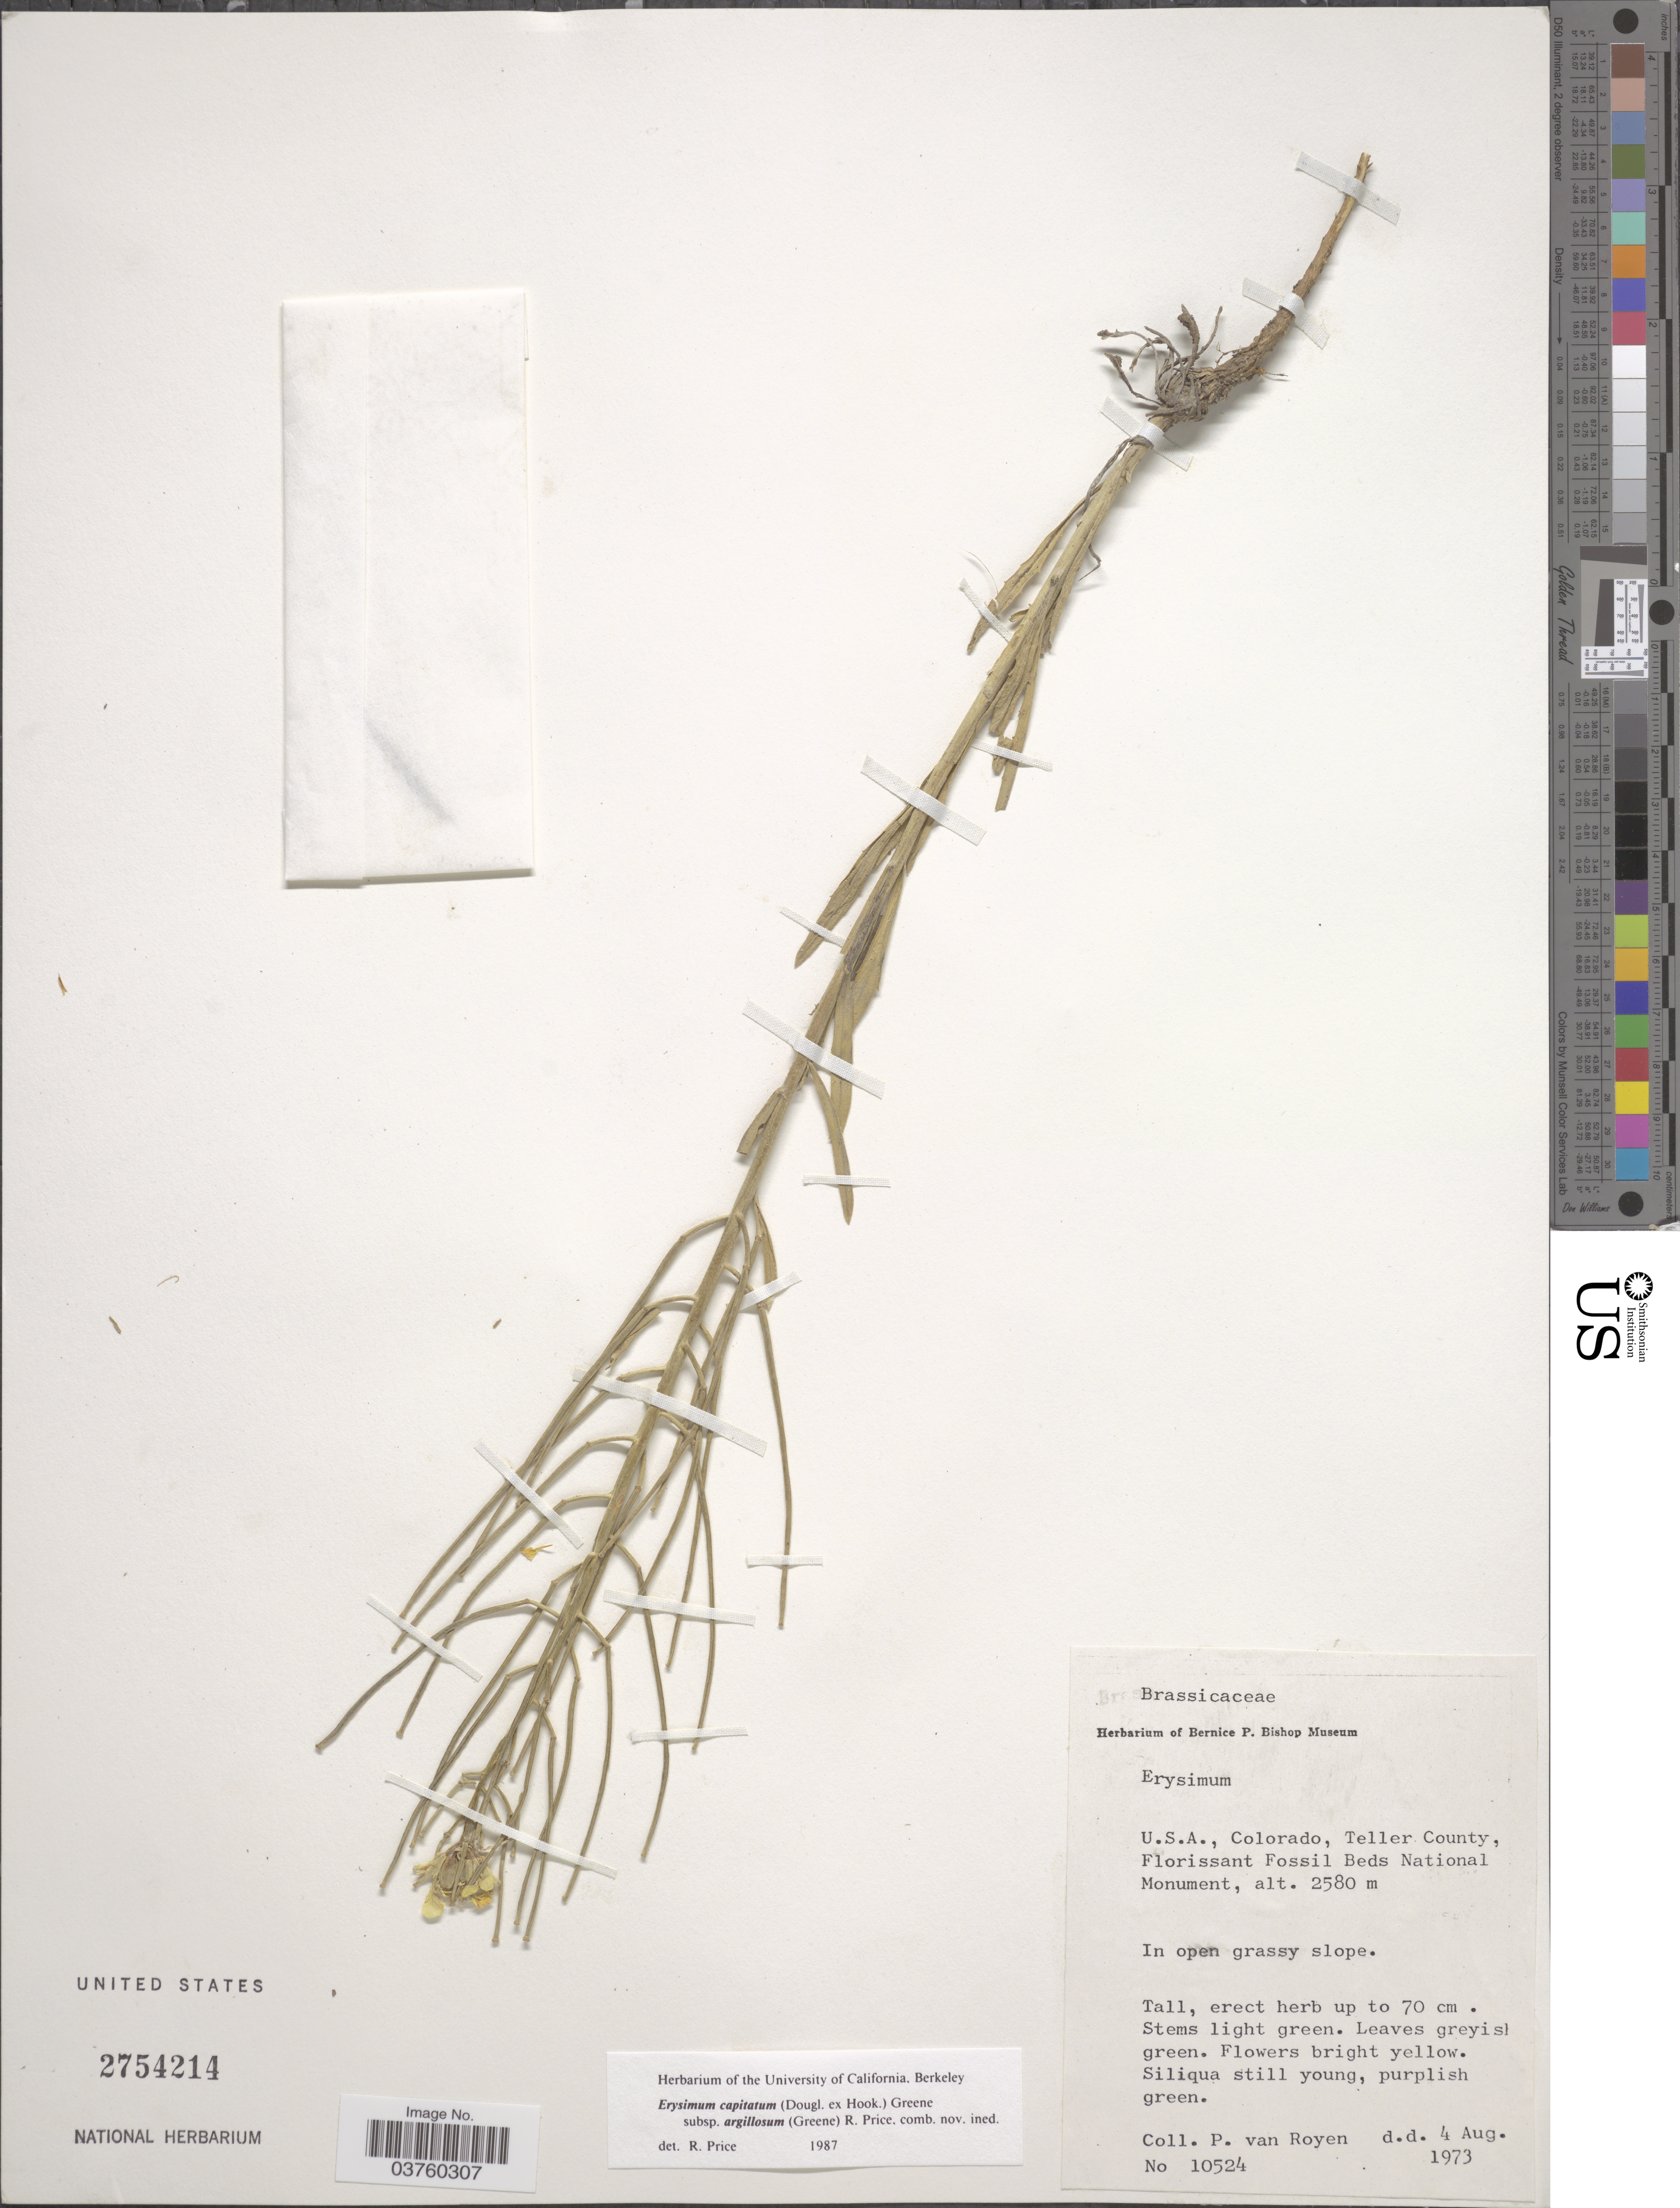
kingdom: Plantae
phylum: Tracheophyta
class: Magnoliopsida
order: Brassicales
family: Brassicaceae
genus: Erysimum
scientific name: Erysimum capitatum var. argillosum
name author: (Greene) R.J. Davis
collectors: P. van Royen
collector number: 10524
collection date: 1973-08-04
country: United States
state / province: Colorado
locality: Teller County. Florissant Fossel Beds National Monument.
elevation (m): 2580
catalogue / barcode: US 2754214